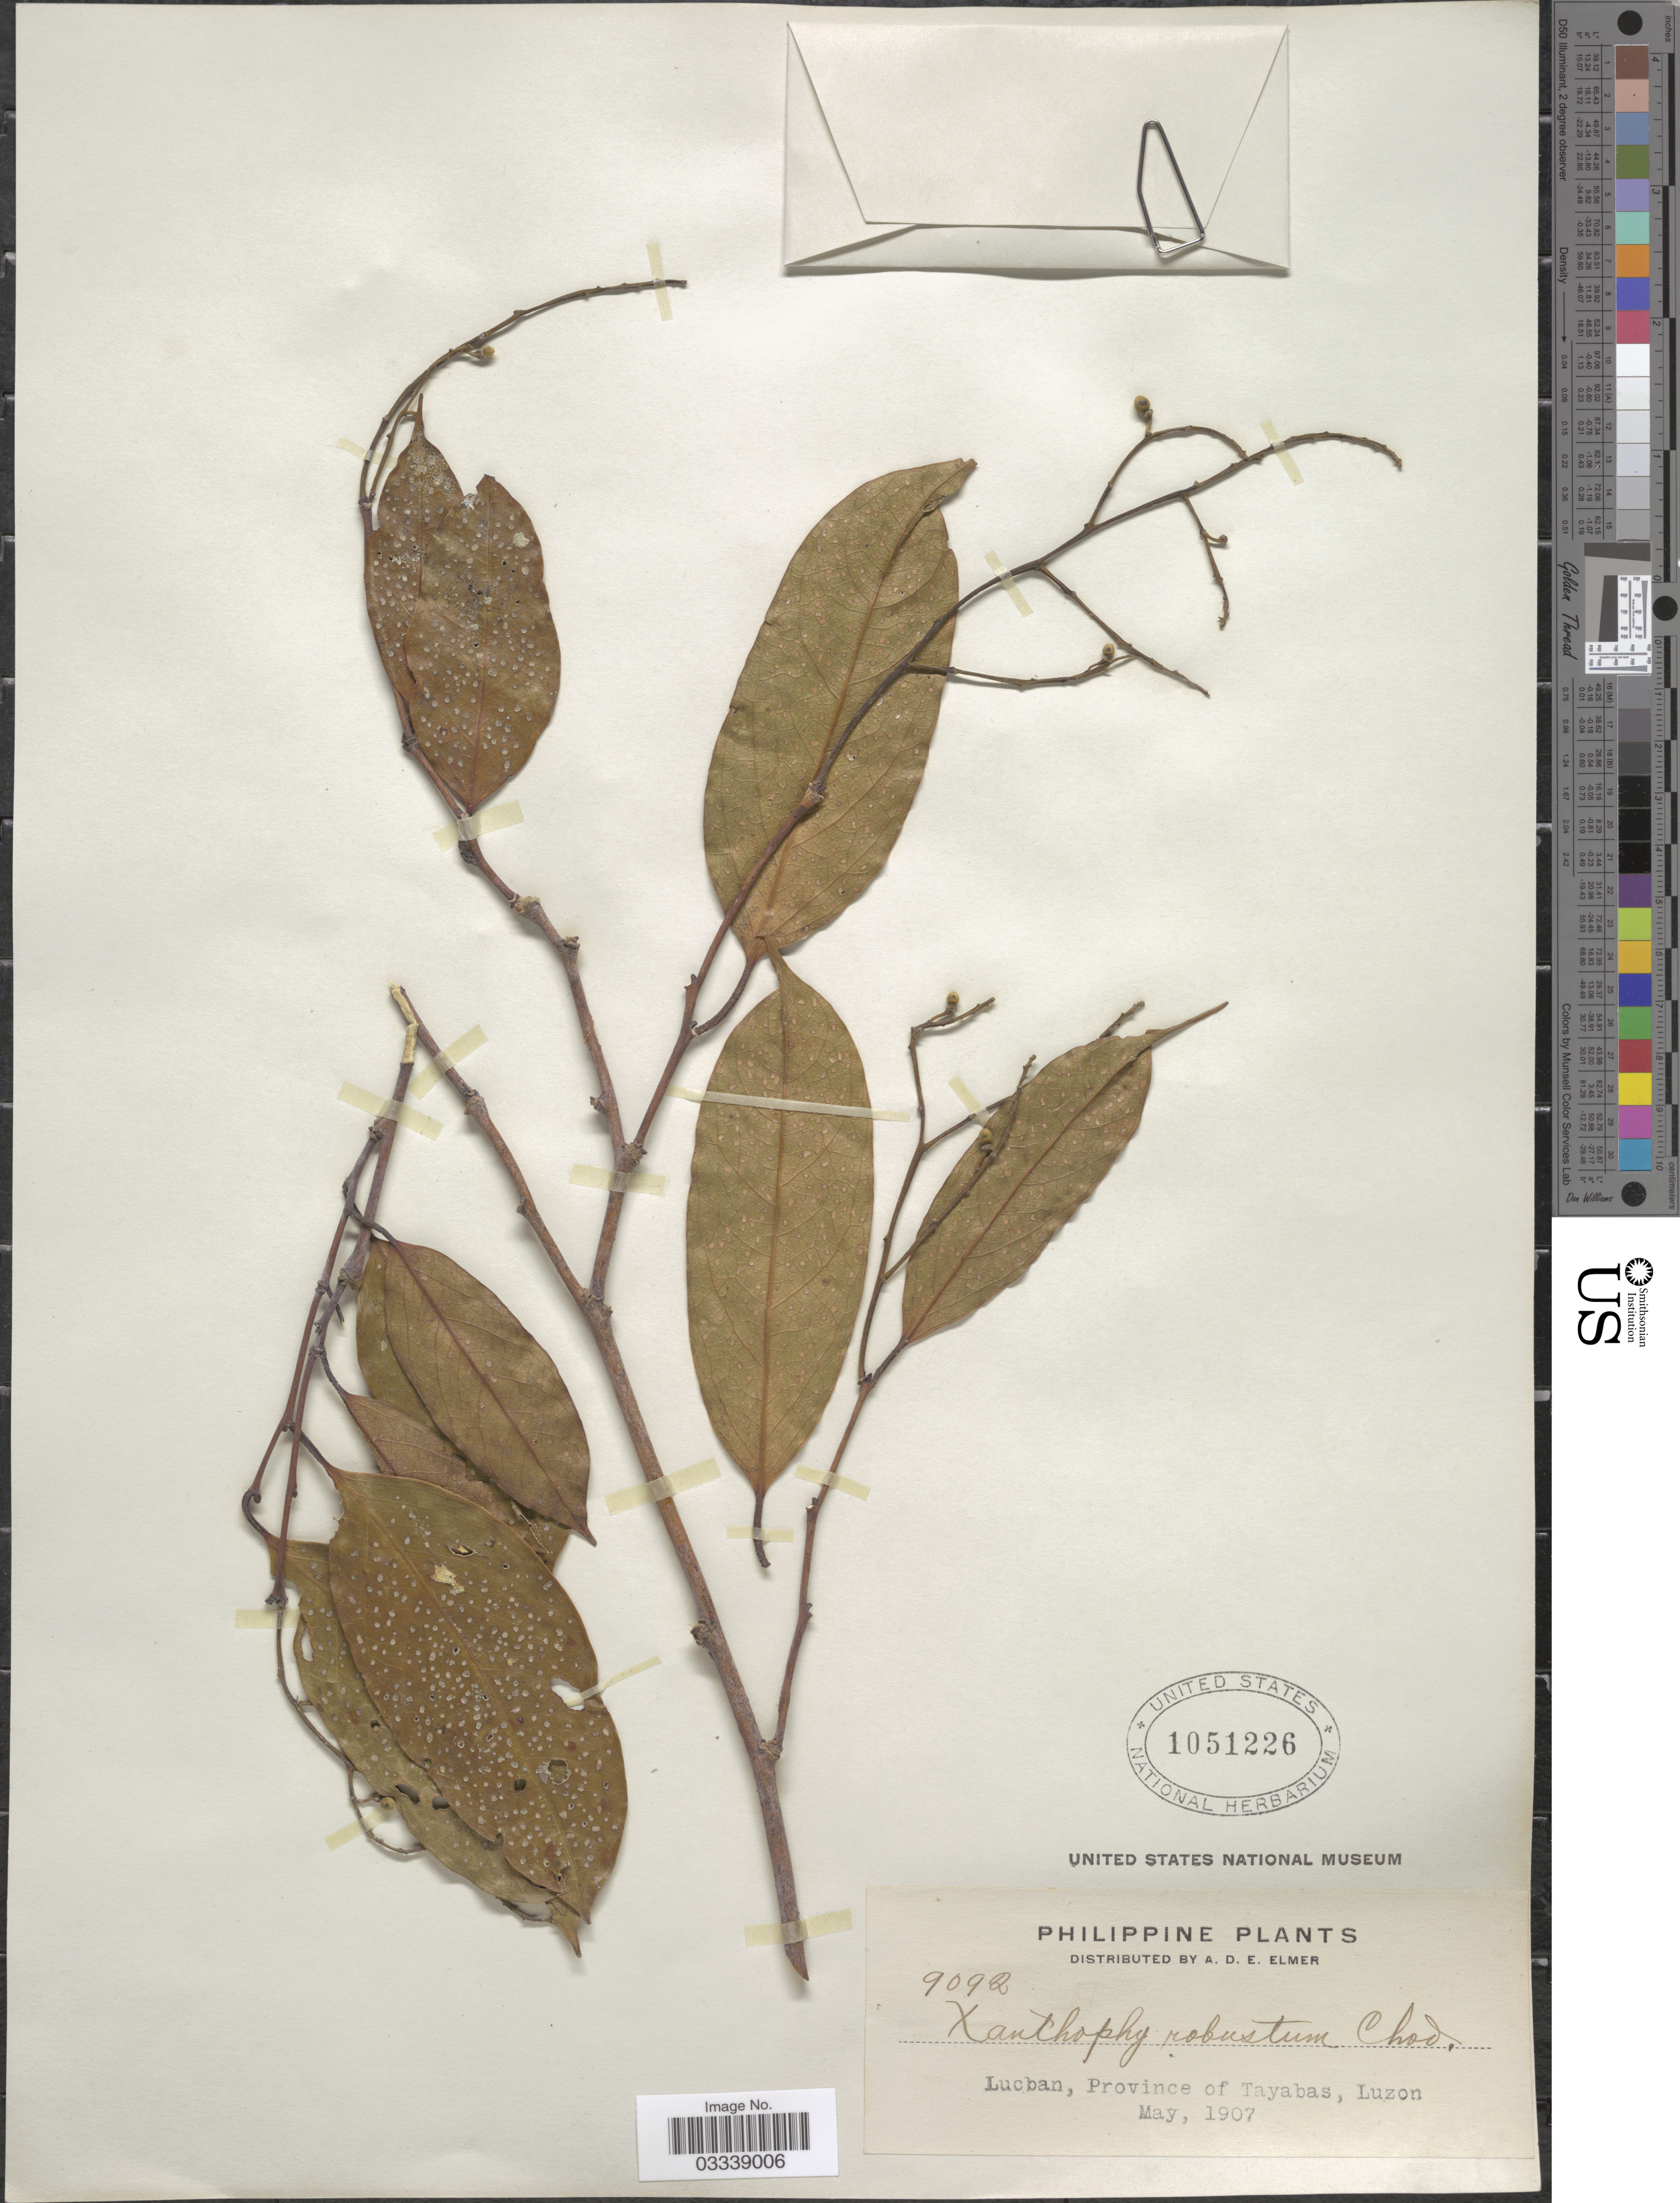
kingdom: Plantae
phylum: Tracheophyta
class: Magnoliopsida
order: Fabales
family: Polygalaceae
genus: Xanthophyllum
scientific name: Xanthophyllum vitellinum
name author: (Blume) D. Dietr.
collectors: A. D. E. Elmer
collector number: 9092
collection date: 1907-05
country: Philippines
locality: Lucban, Province of Tayabas, Luzon.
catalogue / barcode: US 1051226